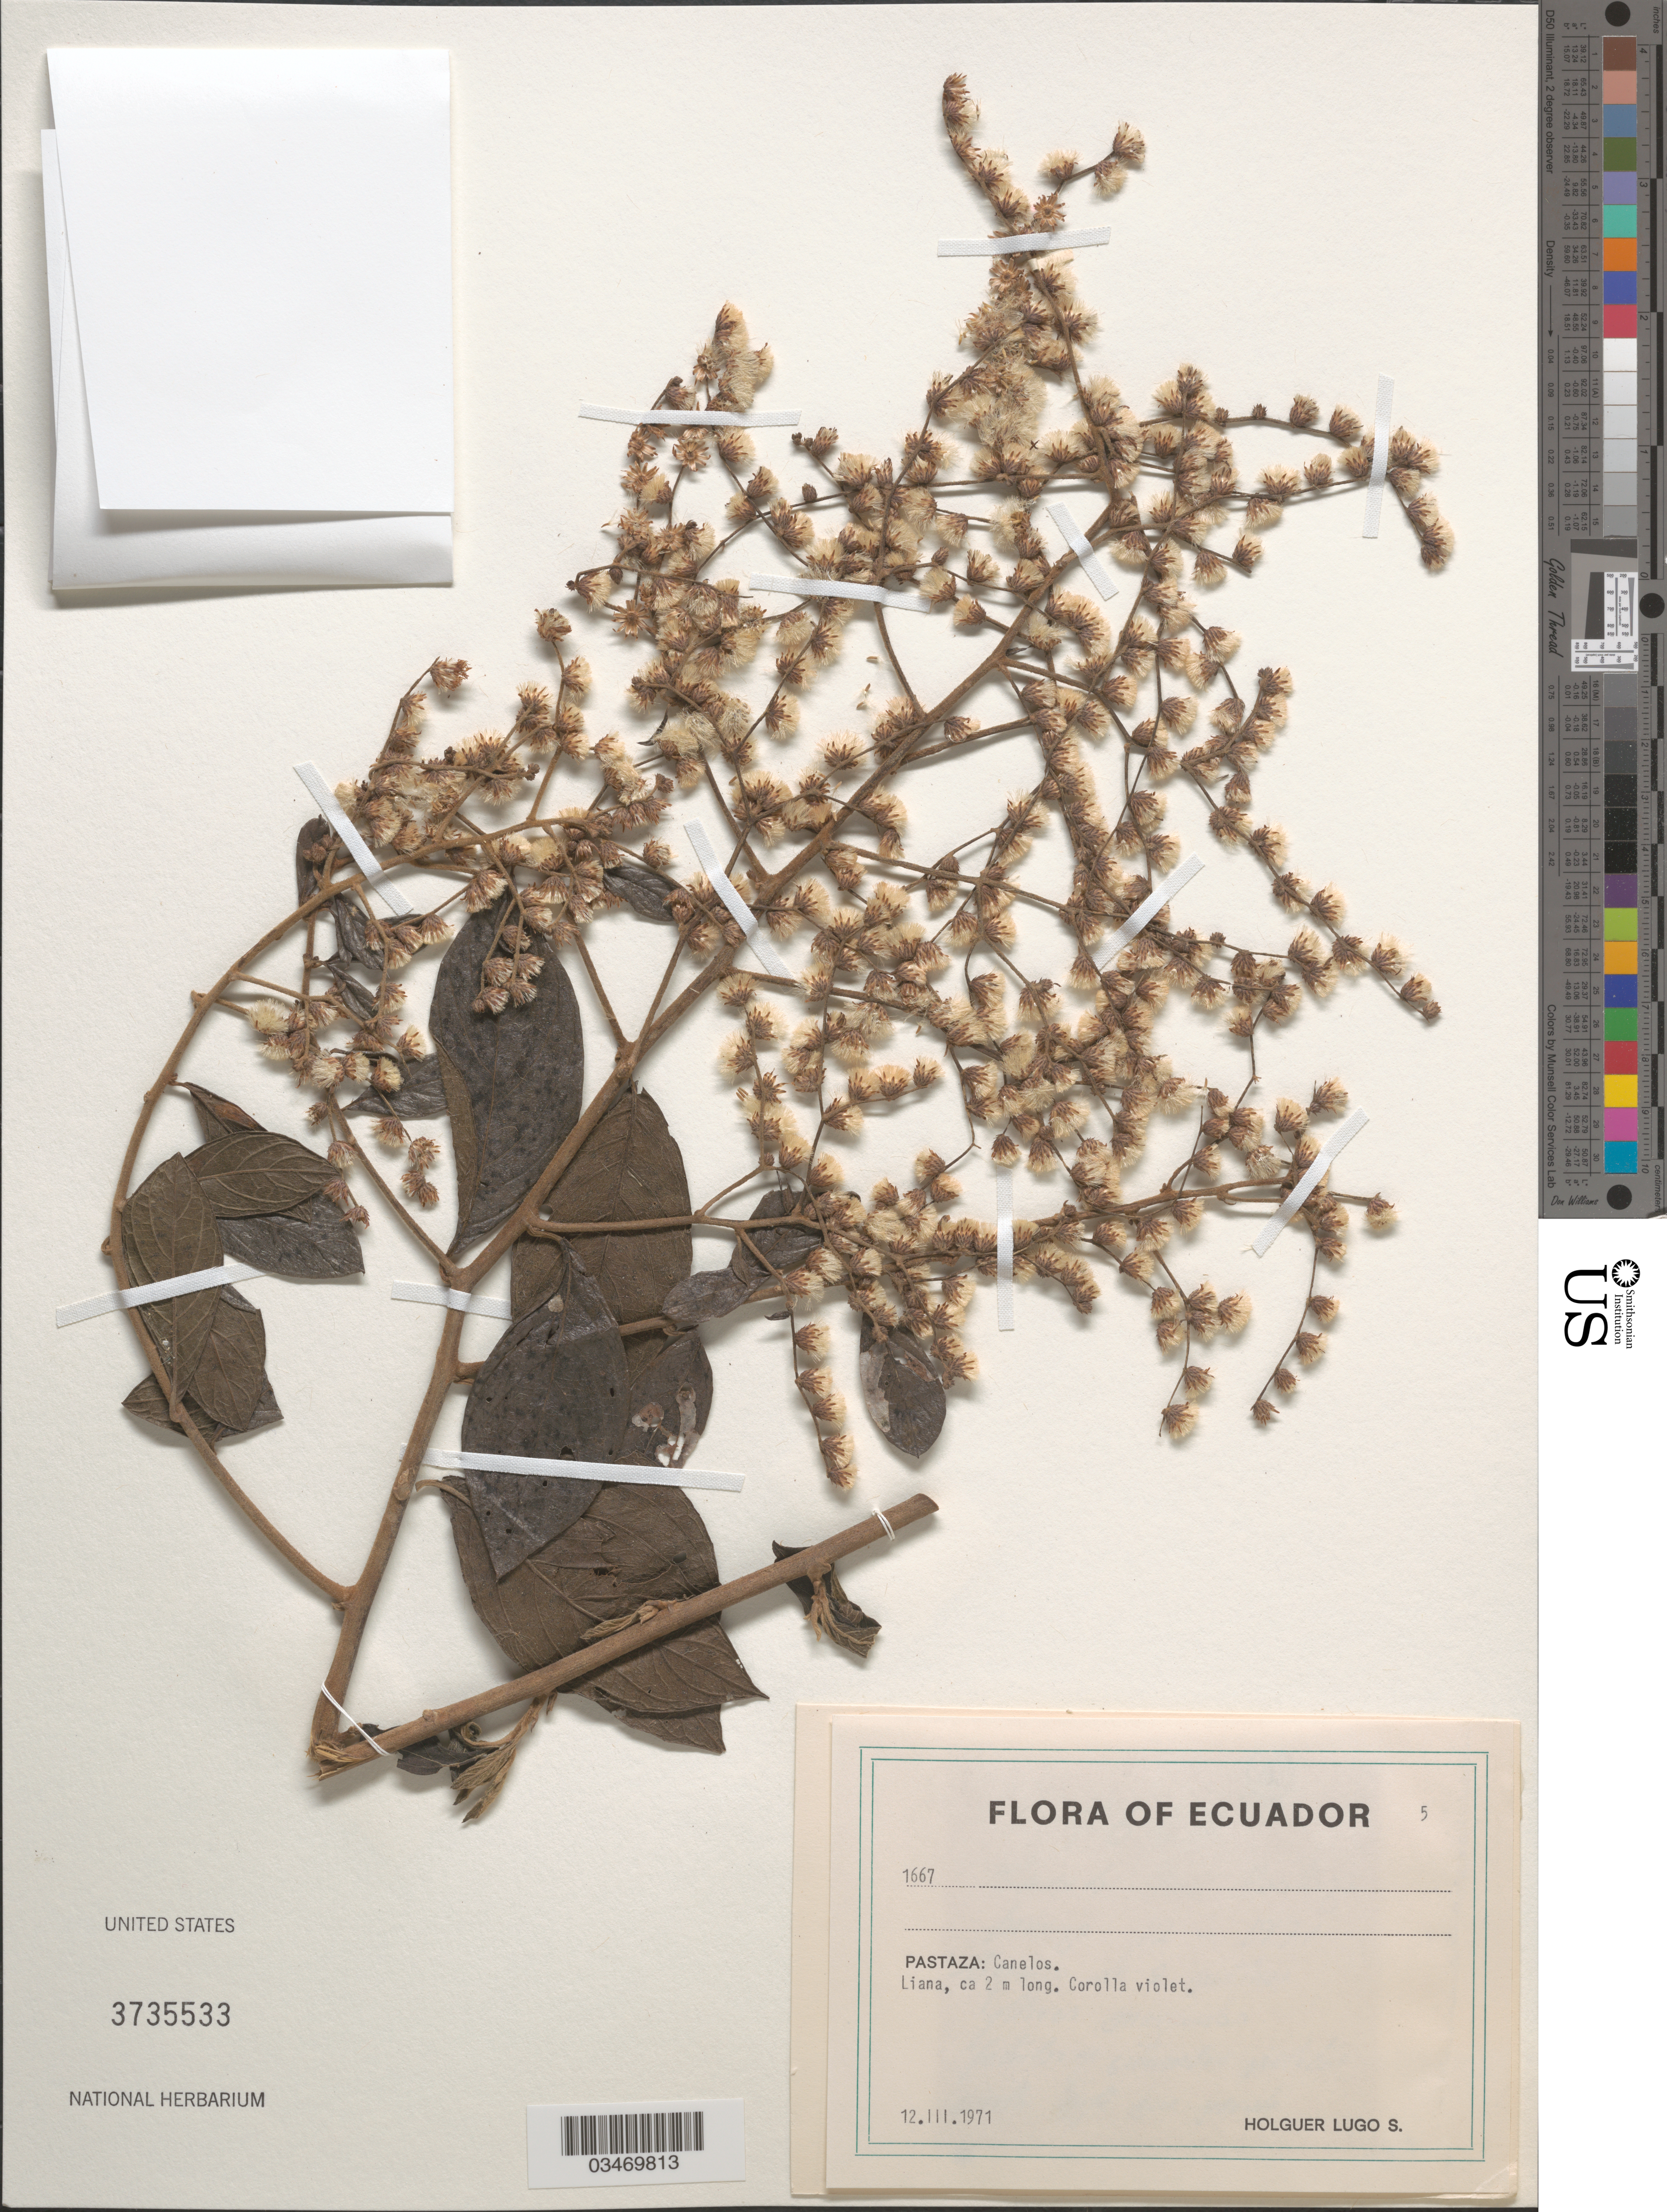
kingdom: Plantae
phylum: Tracheophyta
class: Magnoliopsida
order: Asterales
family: Asteraceae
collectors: L. Holguer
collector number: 1667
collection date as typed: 12 Mar 1971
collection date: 1971-03-12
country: Ecuador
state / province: Pastaza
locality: Canelos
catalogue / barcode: US 3735533